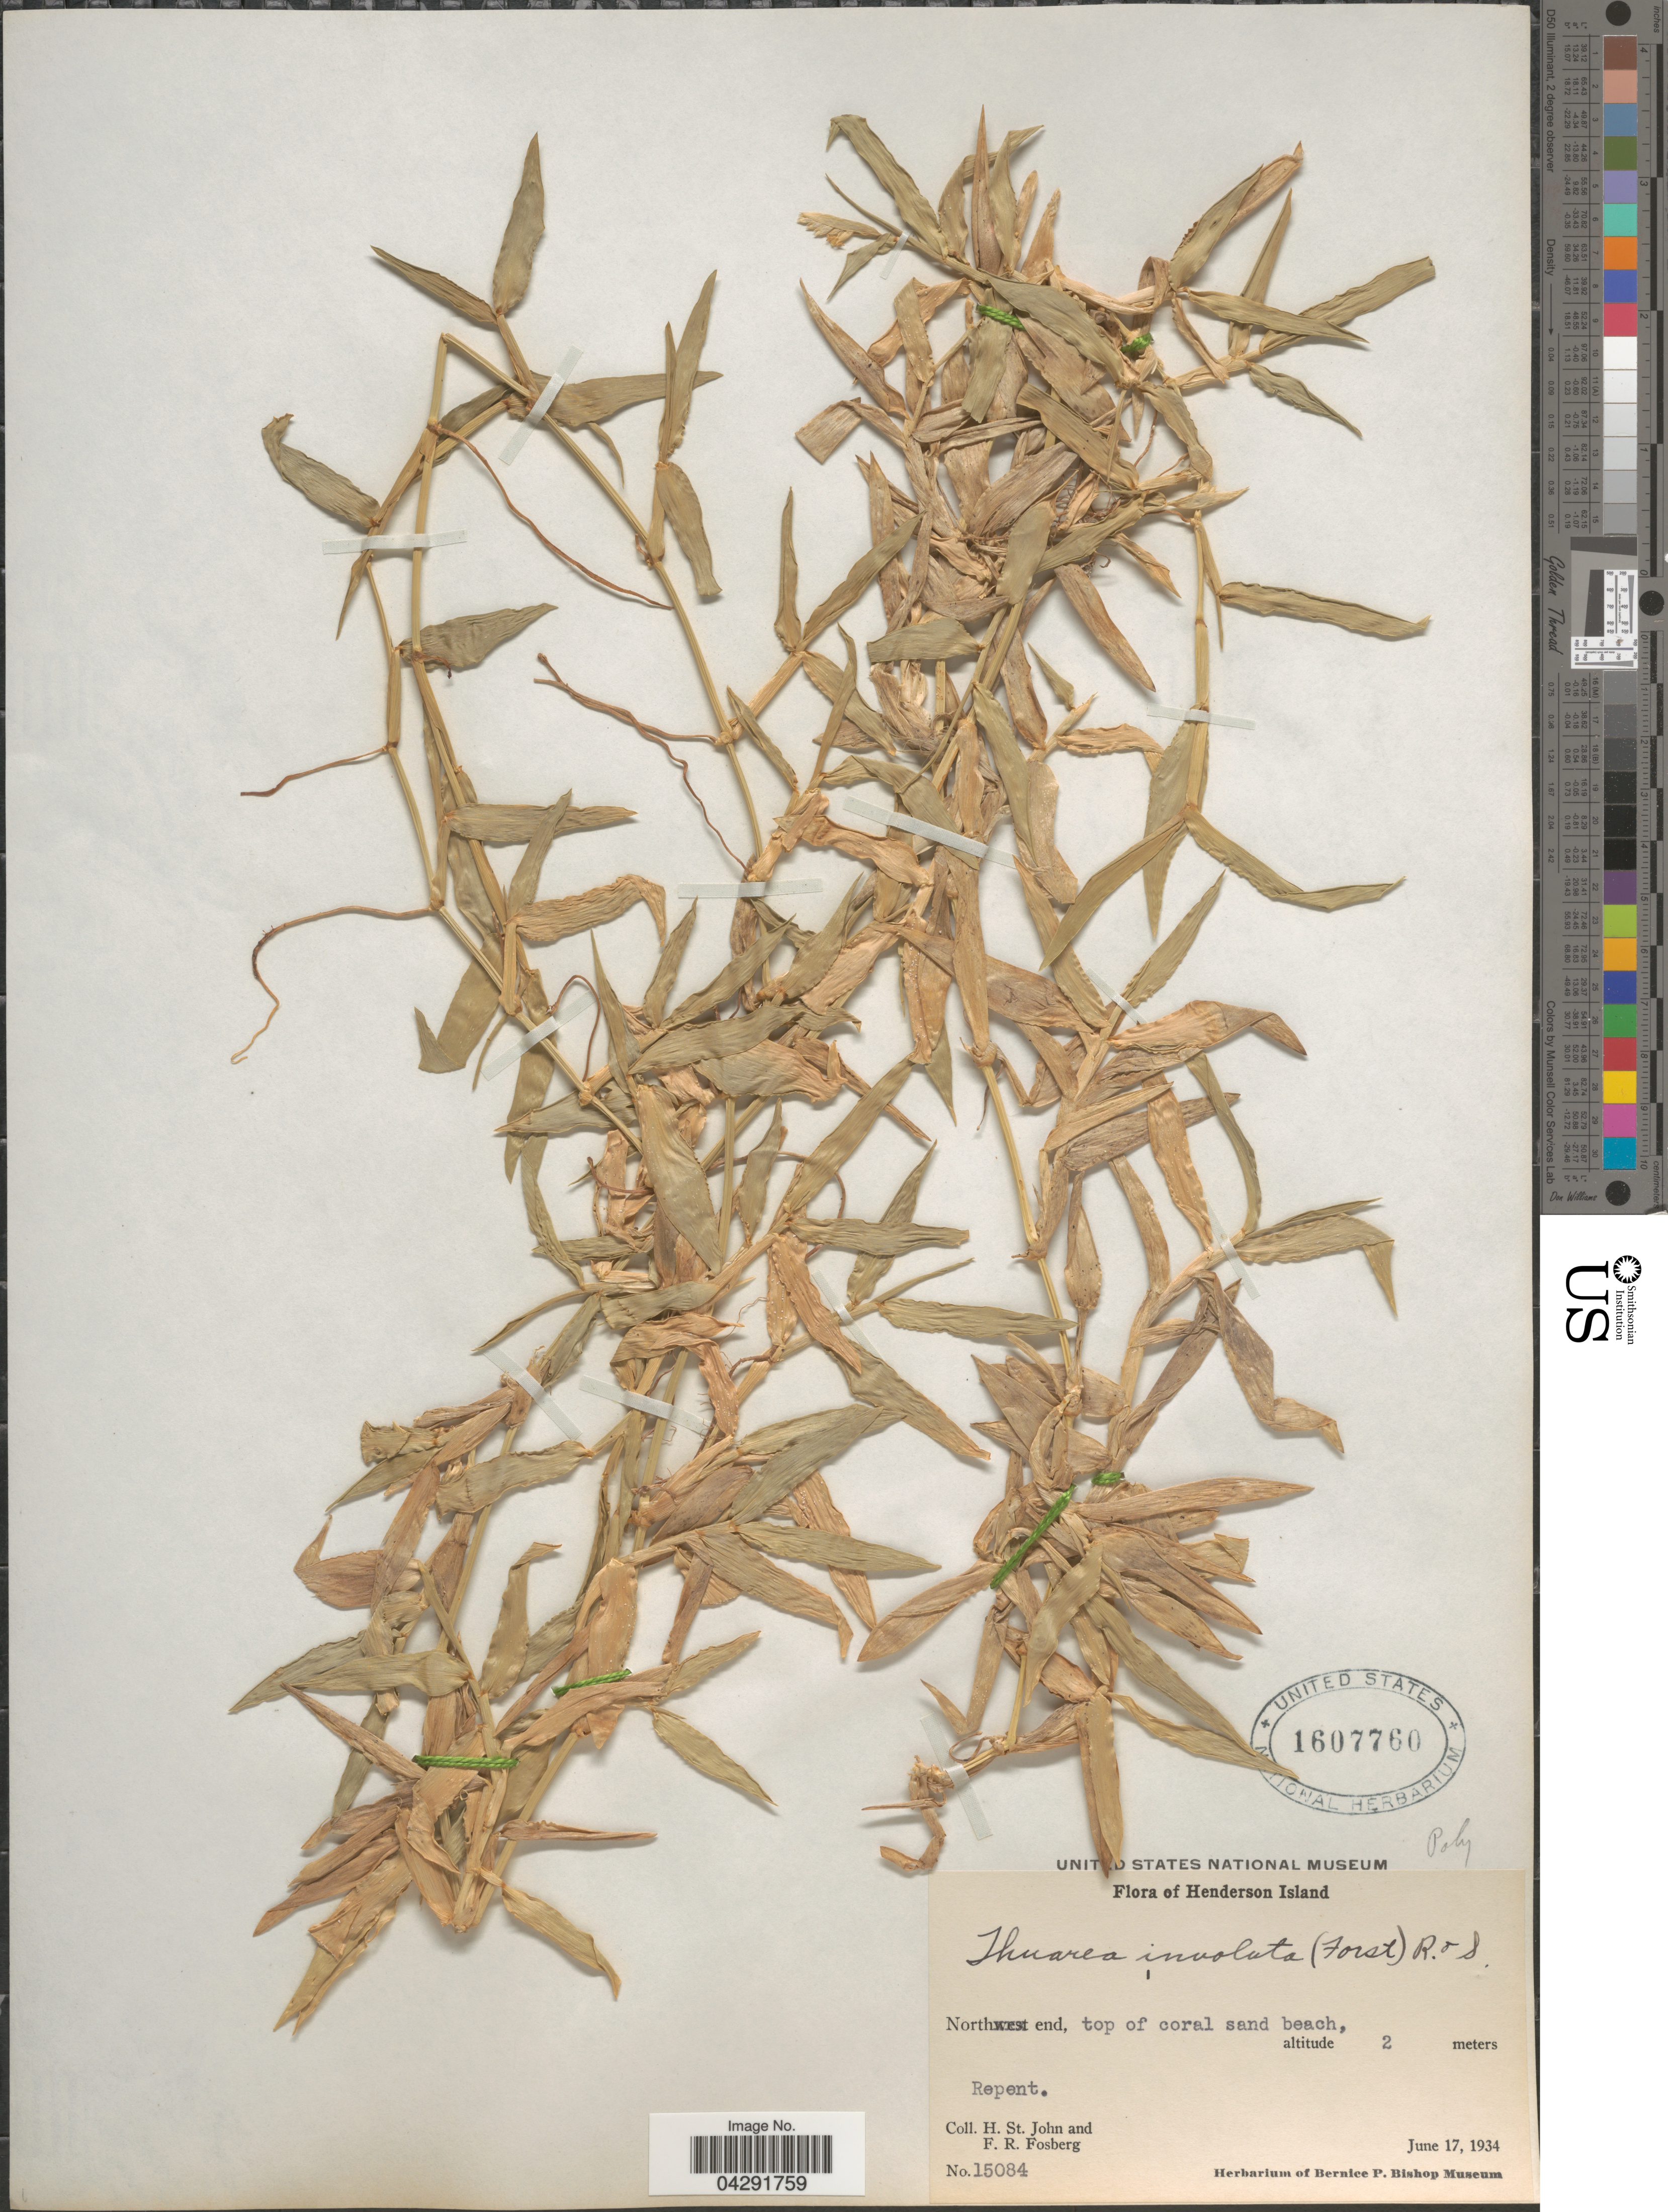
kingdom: Plantae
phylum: Tracheophyta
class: Liliopsida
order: Poales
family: Poaceae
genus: Thuarea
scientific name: Thuarea involuta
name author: (G. Forst.) R. Br. ex Sm.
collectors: H. St. John & F. R. Fosberg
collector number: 15084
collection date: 1934-06-17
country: Pitcairn Islands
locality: Henderson Island. North end, top of coral sand beach.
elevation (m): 2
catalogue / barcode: US 1607760